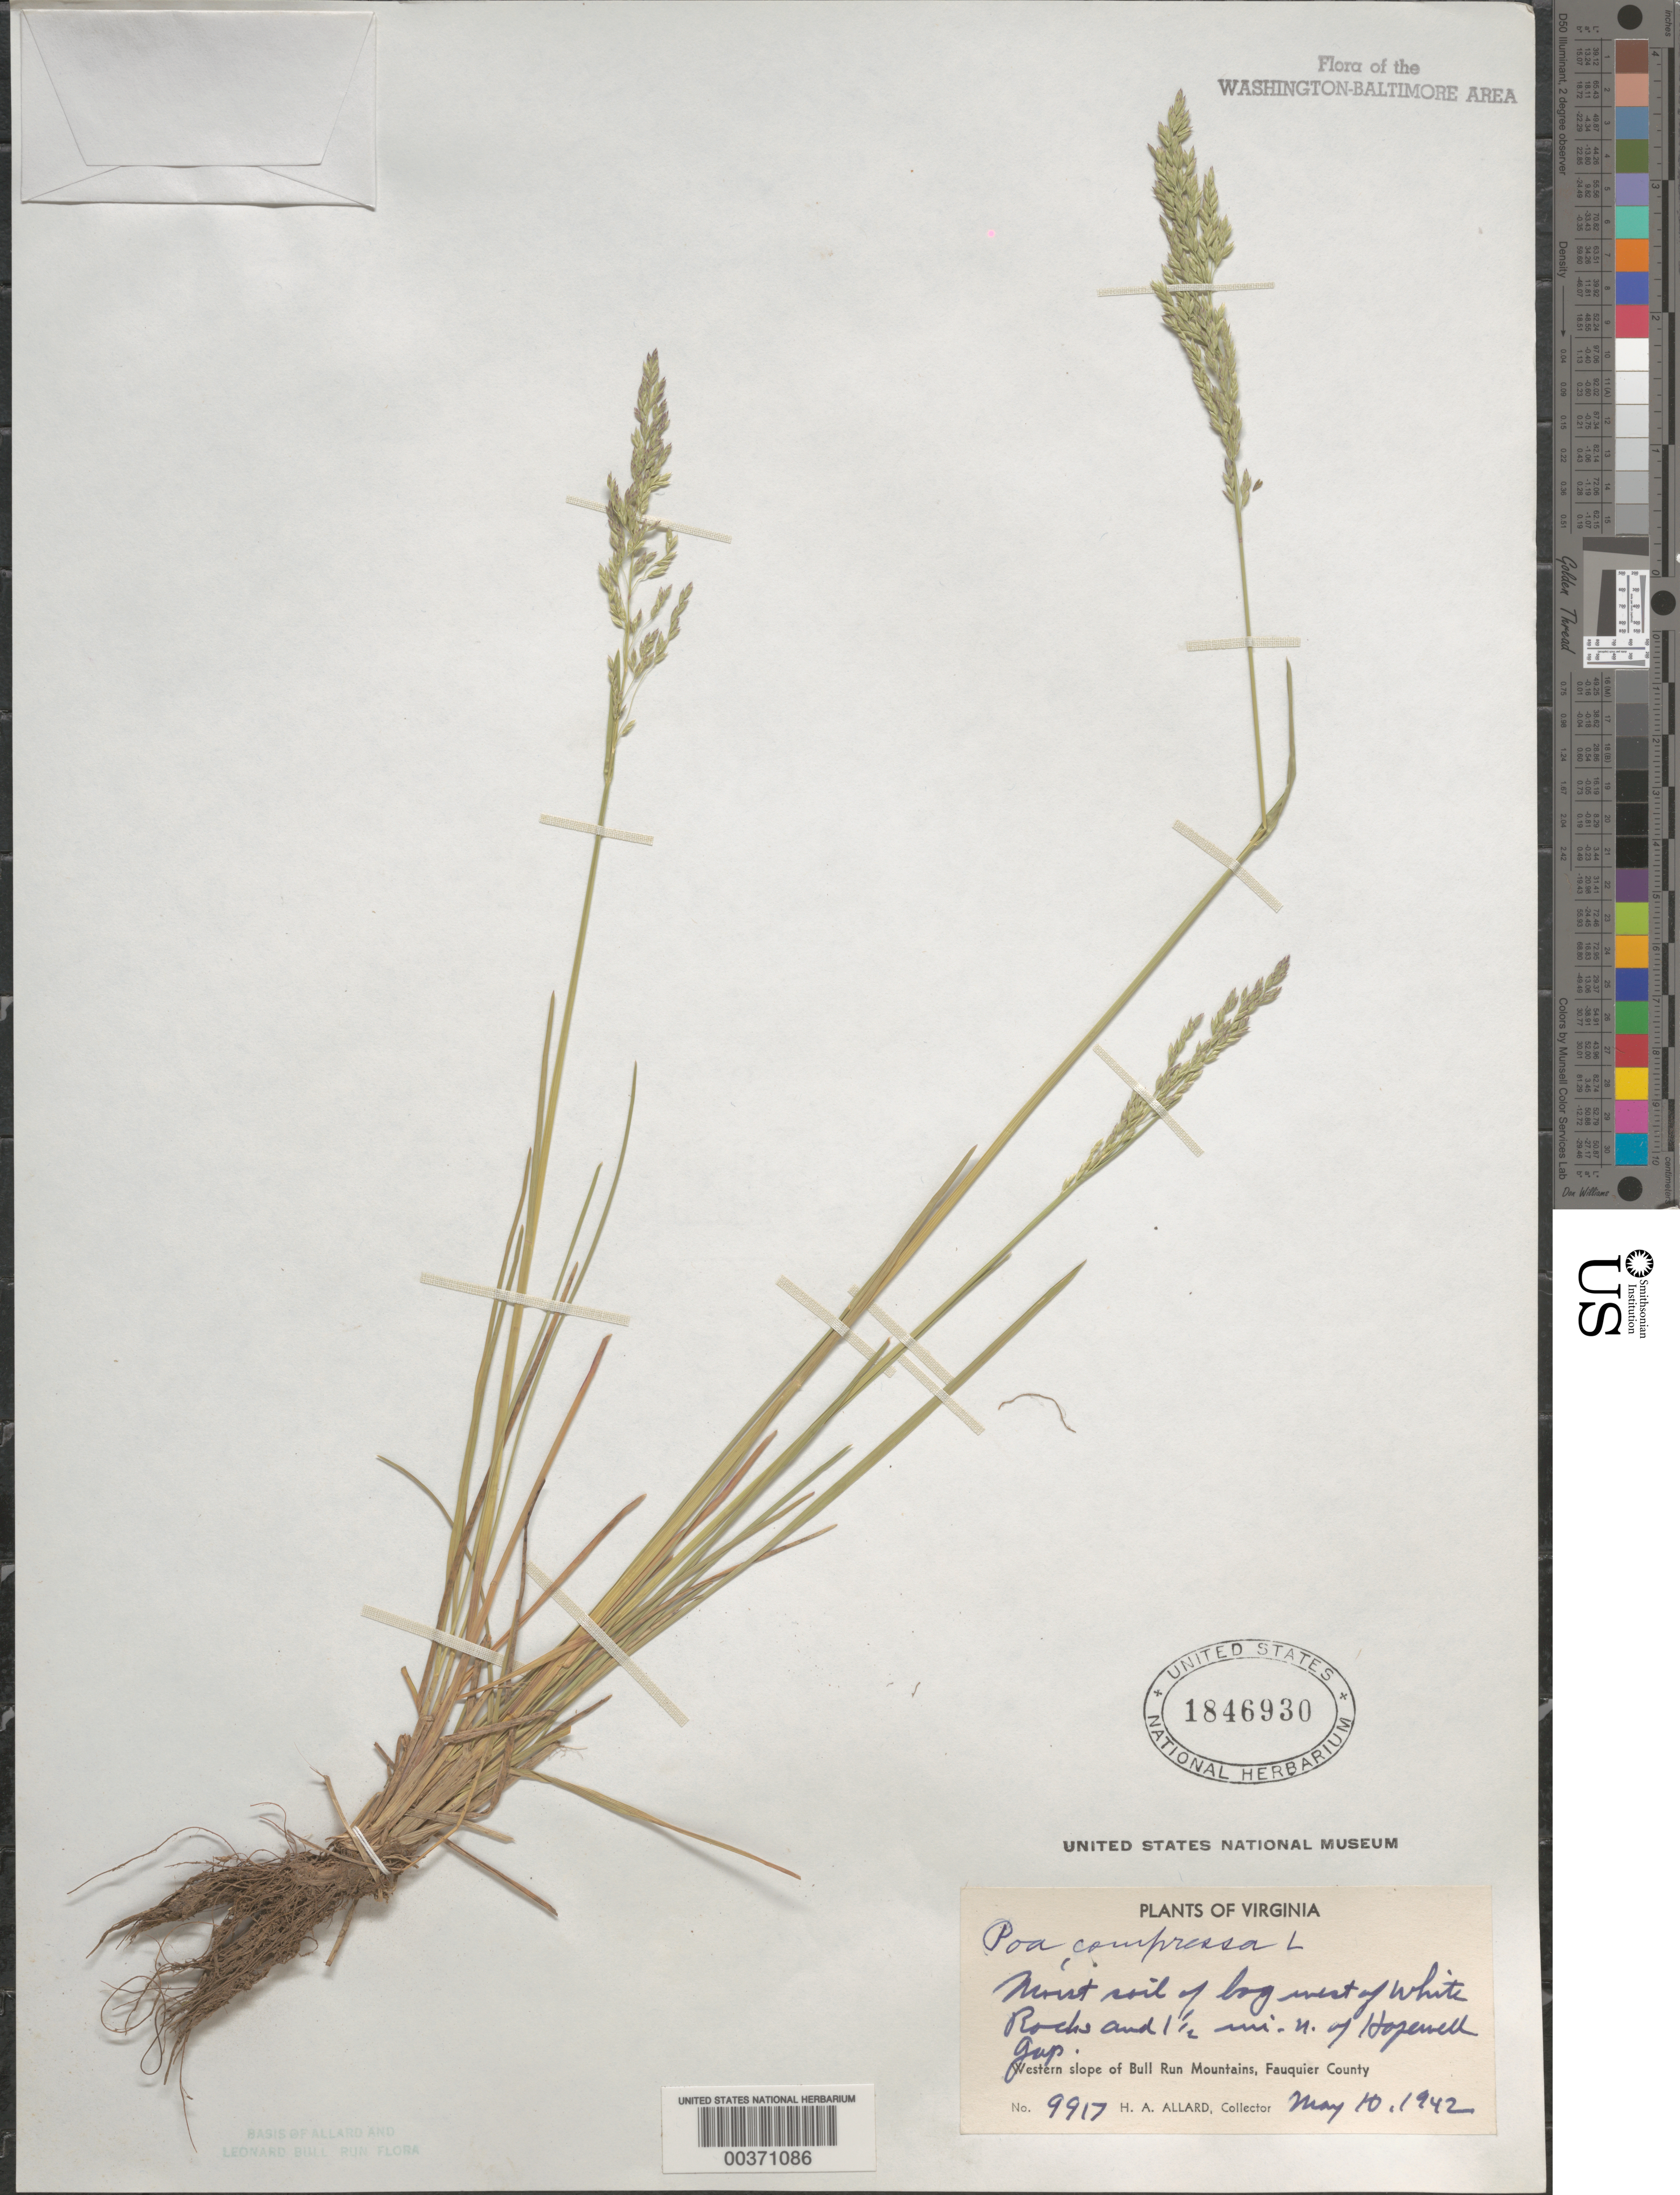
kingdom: Plantae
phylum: Tracheophyta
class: Liliopsida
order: Poales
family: Poaceae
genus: Poa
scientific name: Poa compressa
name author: L.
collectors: H. A. Allard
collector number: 9917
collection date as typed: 10 May 1942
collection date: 1942-05-10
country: United States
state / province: Virginia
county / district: Fauquier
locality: North of Hopewell Gap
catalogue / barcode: US 1846930